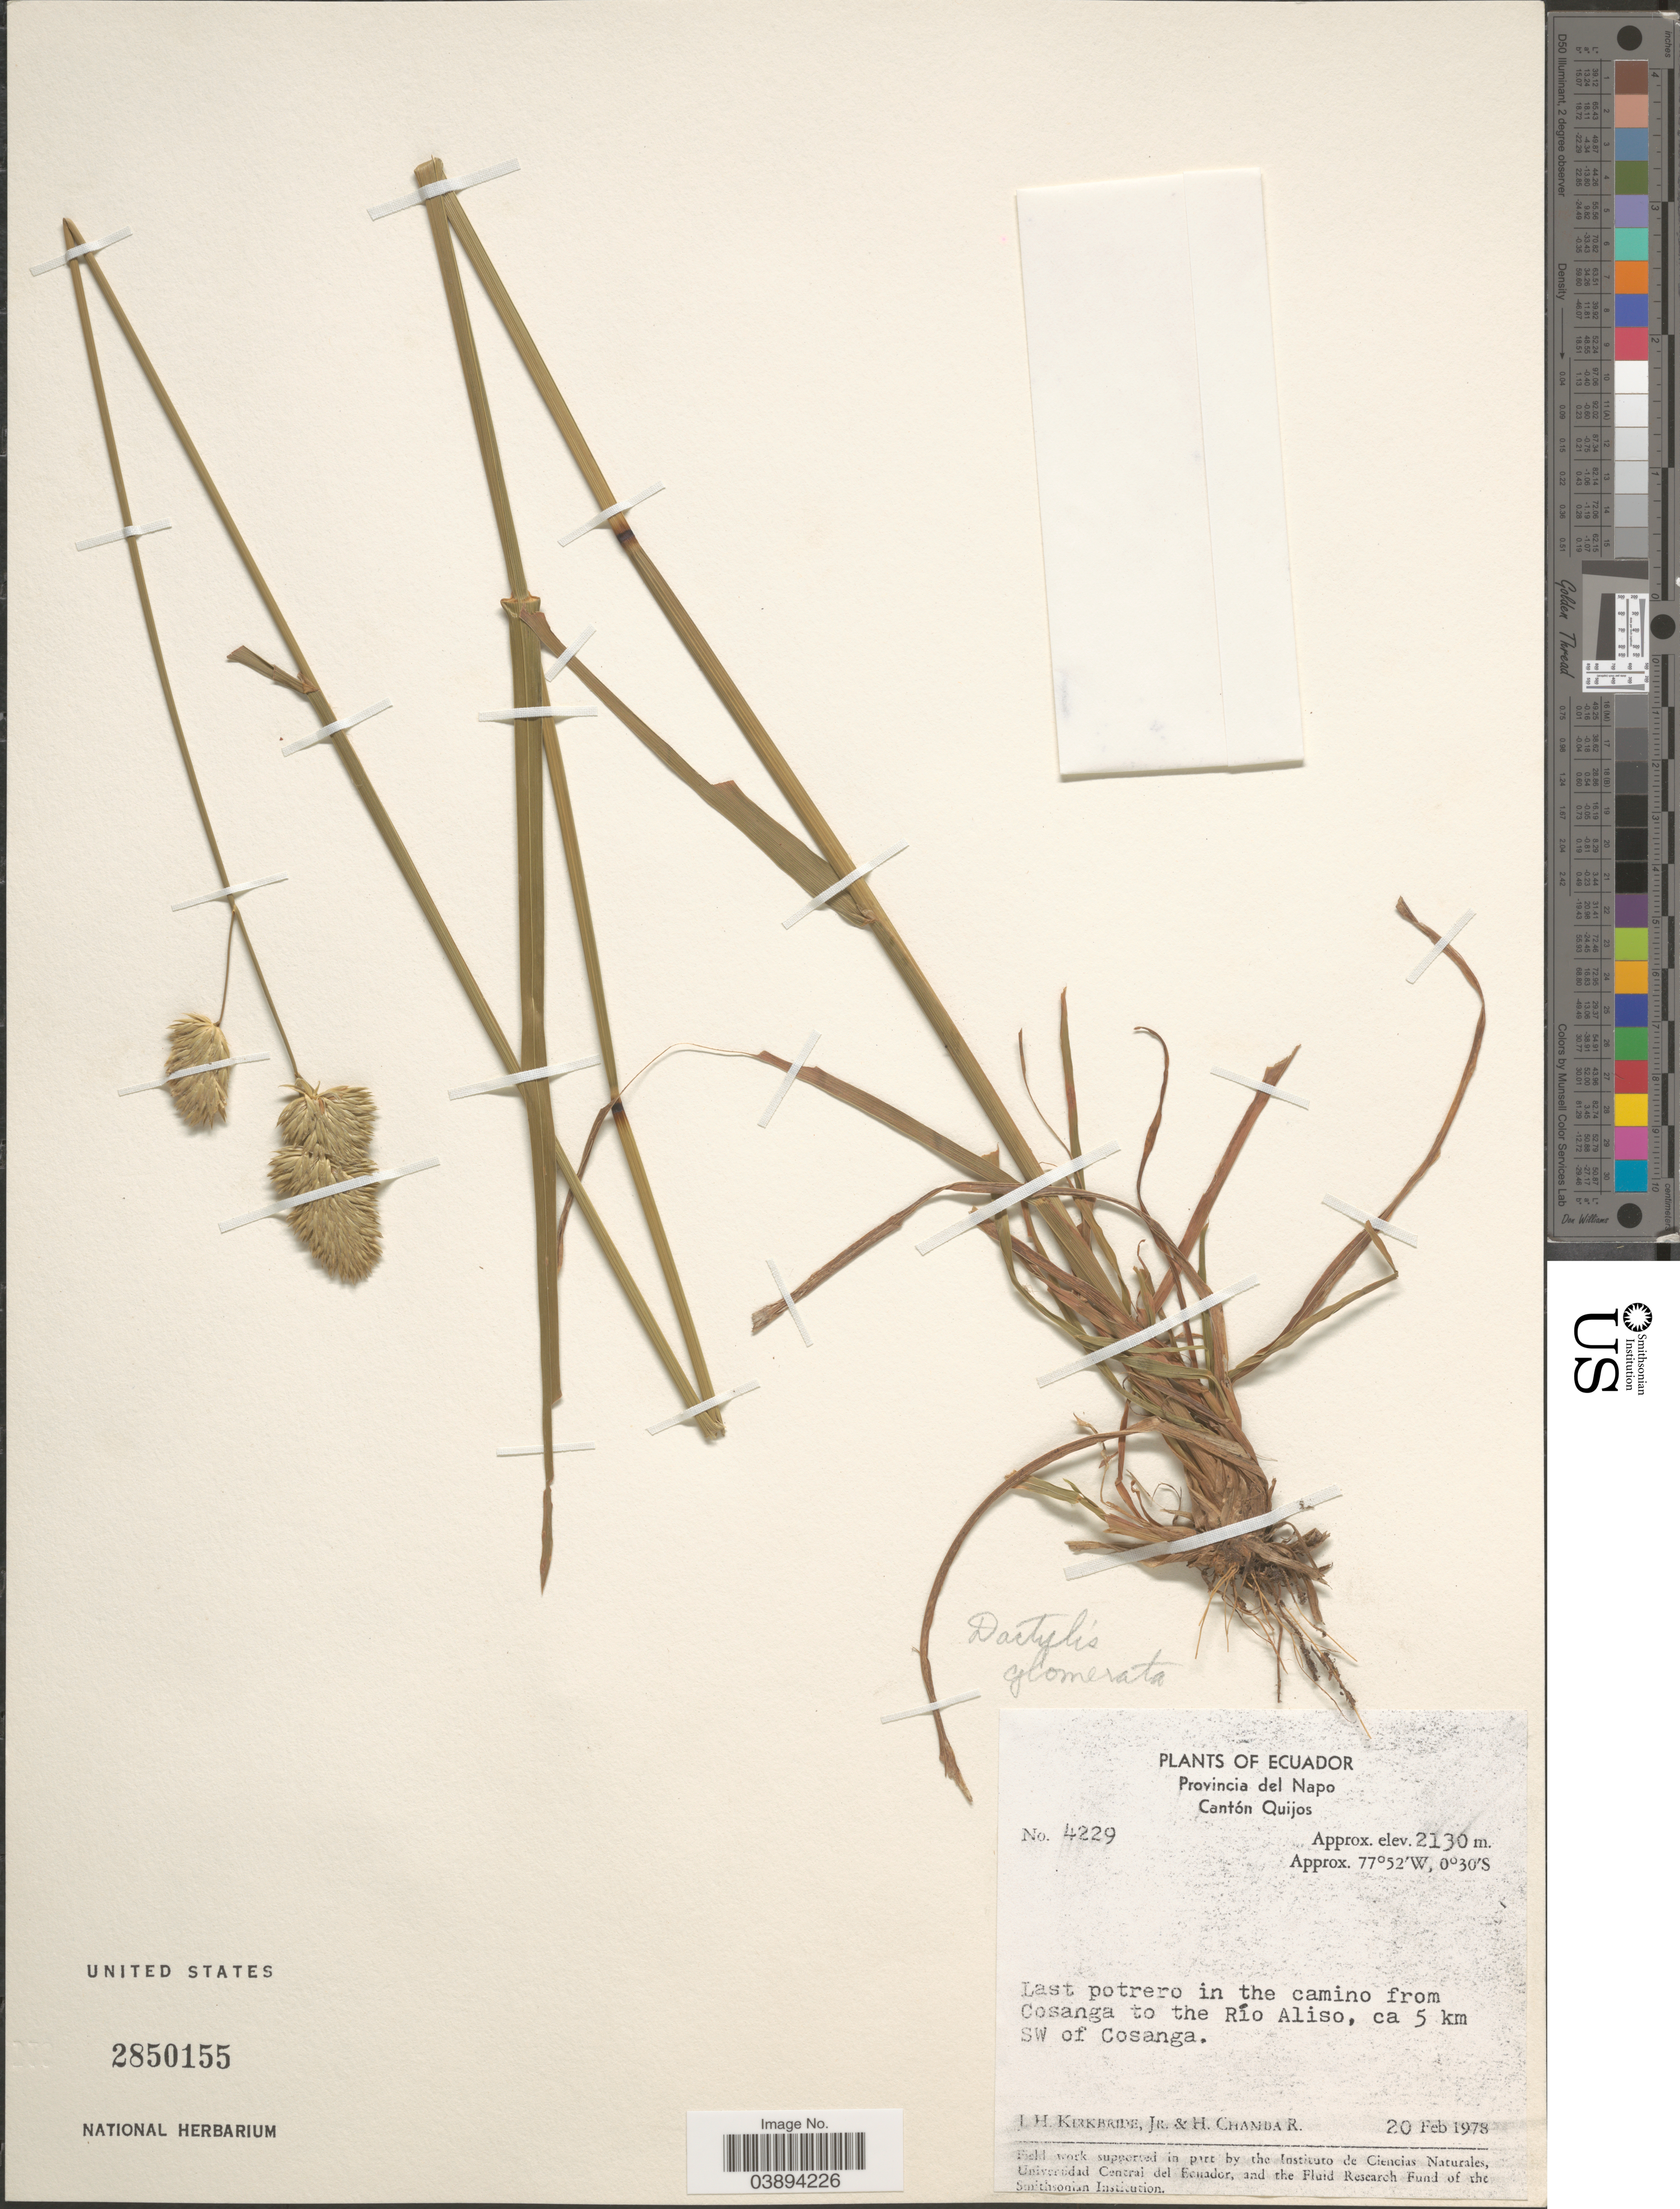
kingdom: Plantae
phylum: Tracheophyta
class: Liliopsida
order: Poales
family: Poaceae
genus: Dactylis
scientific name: Dactylis glomerata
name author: L.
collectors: J. H. Kirkbride & H. Chamba R.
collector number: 4229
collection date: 1978-02-20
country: Ecuador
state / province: Napo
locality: Cantón Quijos. Last potrero in the camino from Cosanga to the Río Aliso, ca 5 km SW of Cosanga.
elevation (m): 2130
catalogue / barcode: US 2850155